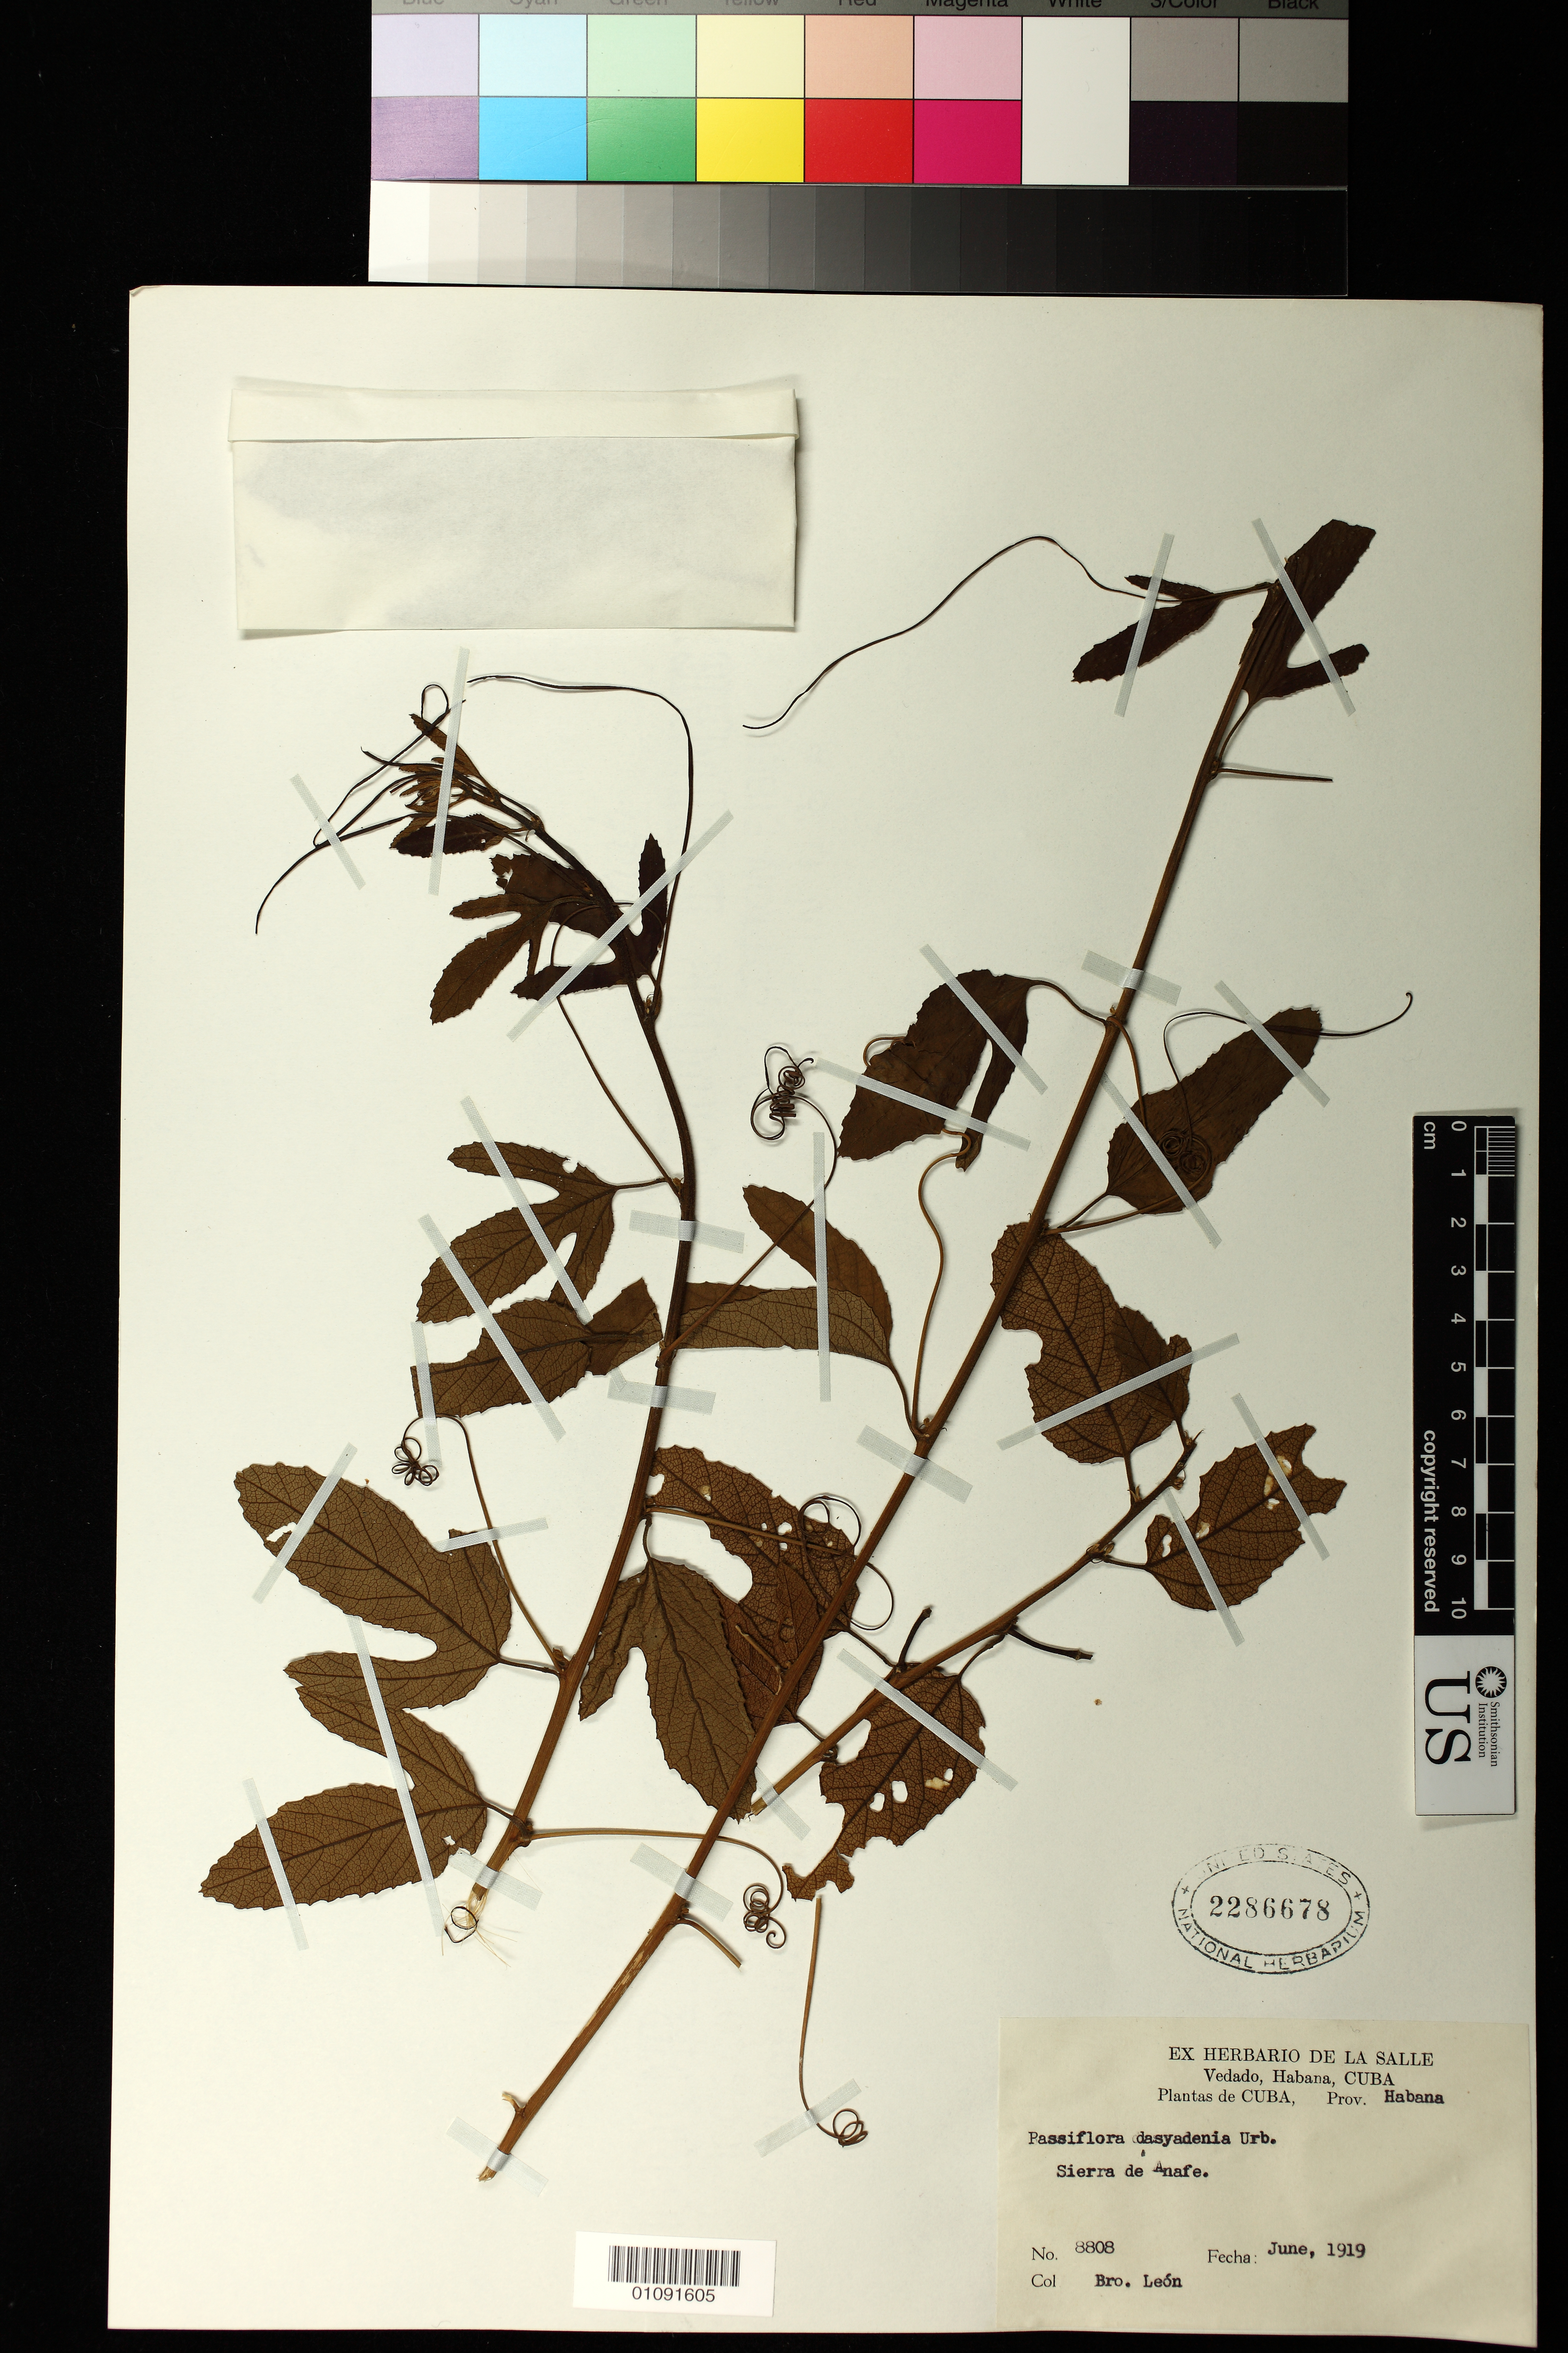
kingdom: Plantae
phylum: Tracheophyta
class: Magnoliopsida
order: Malpighiales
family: Passifloraceae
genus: Passiflora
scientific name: Passiflora dasyadenia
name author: Urb.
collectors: Bro. León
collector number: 8808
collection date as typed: Jun 1919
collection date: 1919-06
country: Cuba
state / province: La Habana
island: Cuba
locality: La Habana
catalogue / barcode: US 2286678